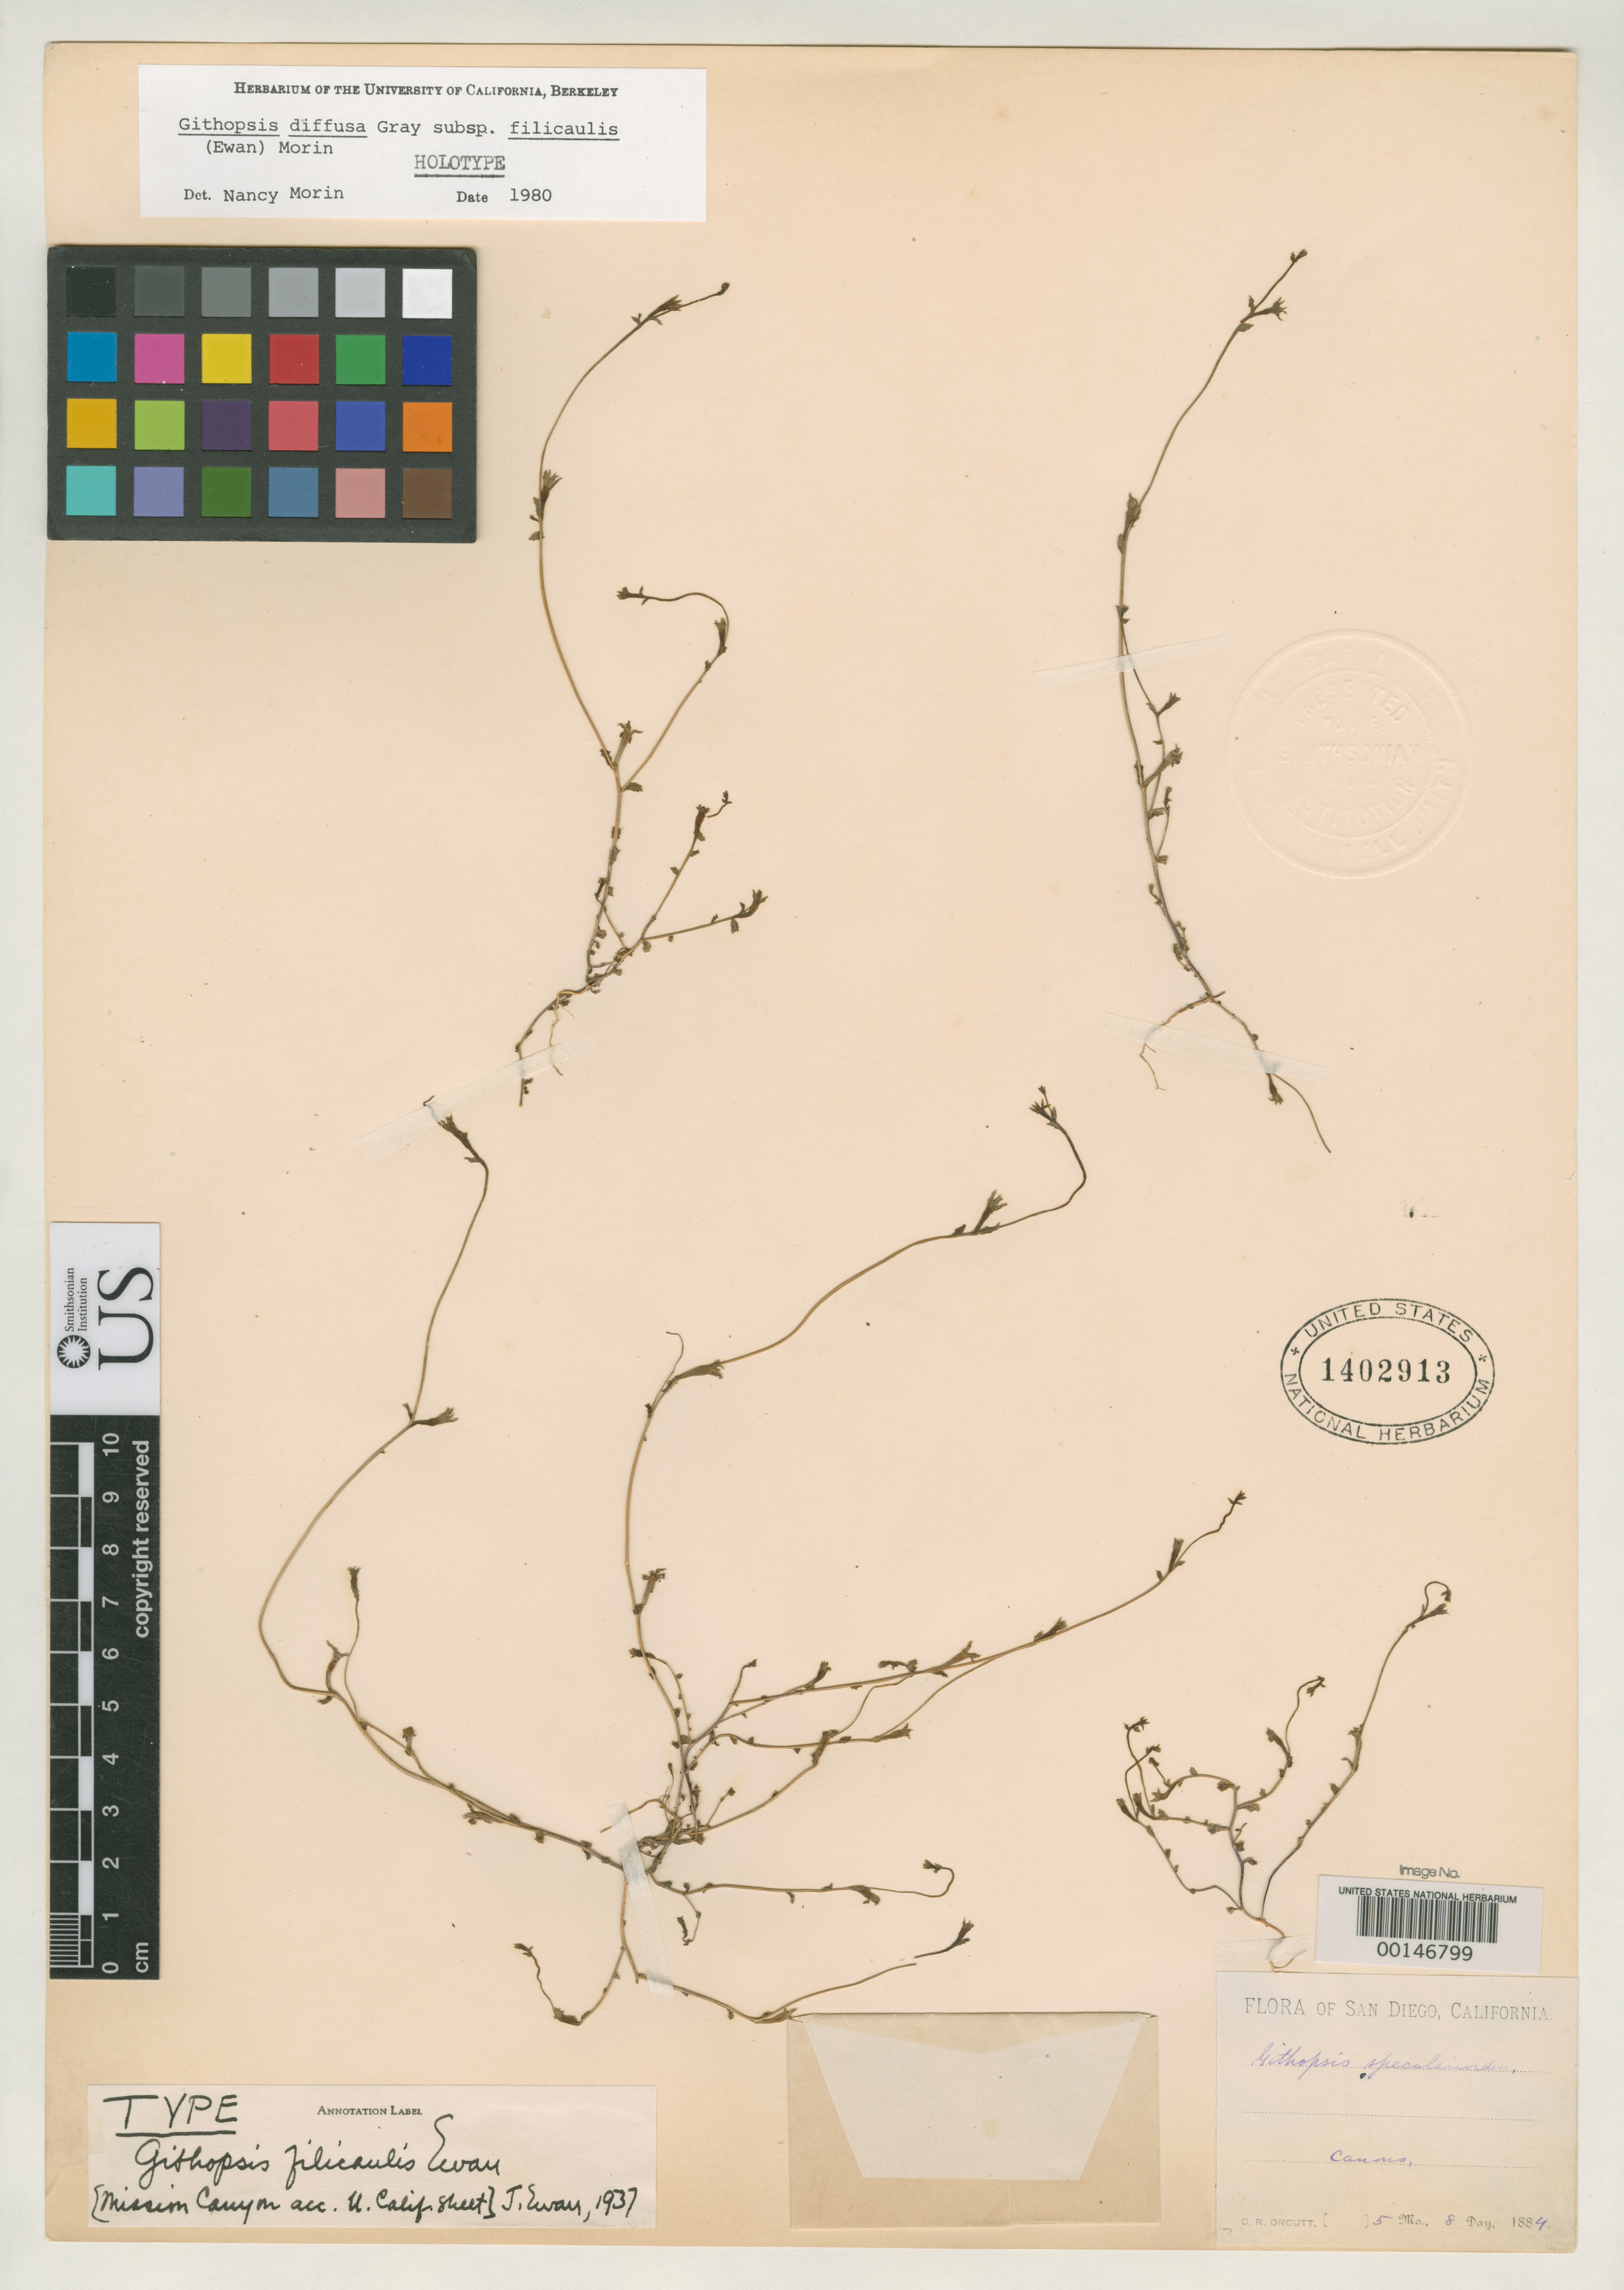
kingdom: Plantae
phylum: Tracheophyta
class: Magnoliopsida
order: Asterales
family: Campanulaceae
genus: Githopsis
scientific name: Githopsis filicaulis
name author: Ewan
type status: Holotype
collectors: C. R. Orcutt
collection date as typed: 08 May 1884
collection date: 1884-05-08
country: United States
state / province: California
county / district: San Diego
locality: Mission Canyon.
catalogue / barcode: US 1402913